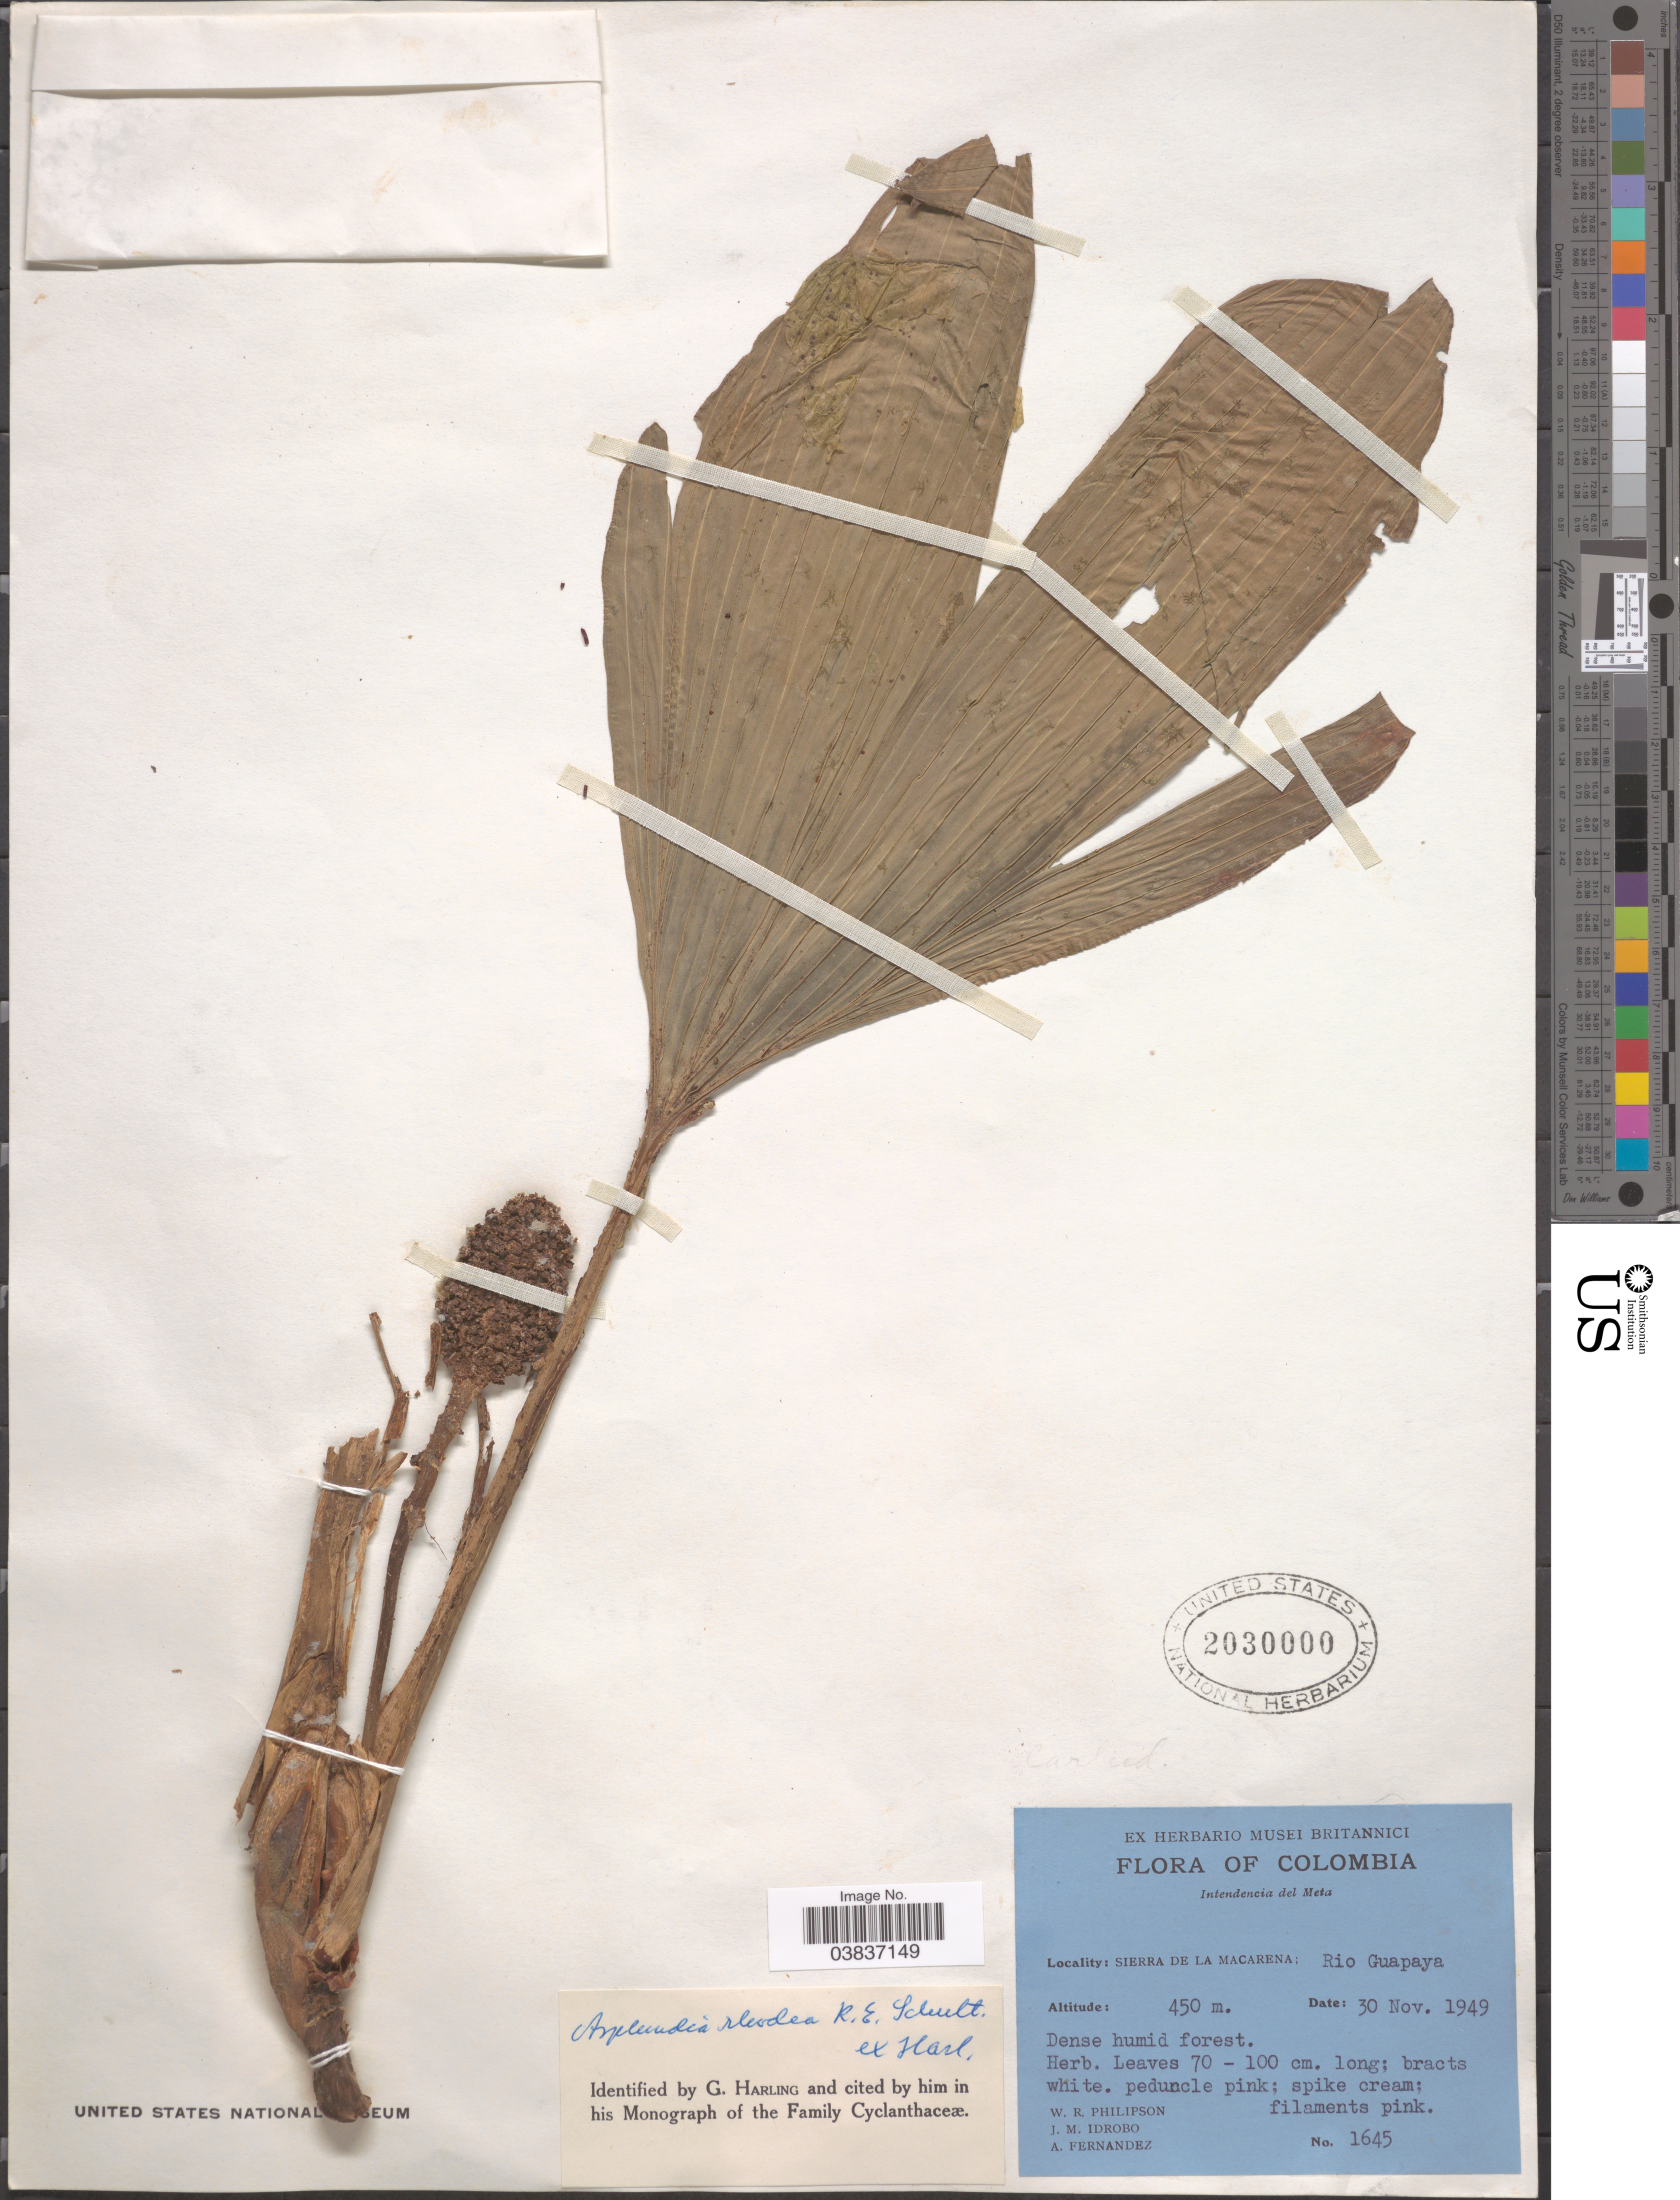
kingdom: Plantae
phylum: Tracheophyta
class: Liliopsida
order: Pandanales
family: Cyclanthaceae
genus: Asplundia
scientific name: Asplundia rhodea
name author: R.E. Schult. ex Harling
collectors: W. R. Philipson, J. M. Idrobo & A. Fernandez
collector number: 1645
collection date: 1949-11-30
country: Colombia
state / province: Meta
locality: Intendencia del Meta. Sierra de La Macarena; Rio Guapaya.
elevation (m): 450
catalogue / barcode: US 2030000